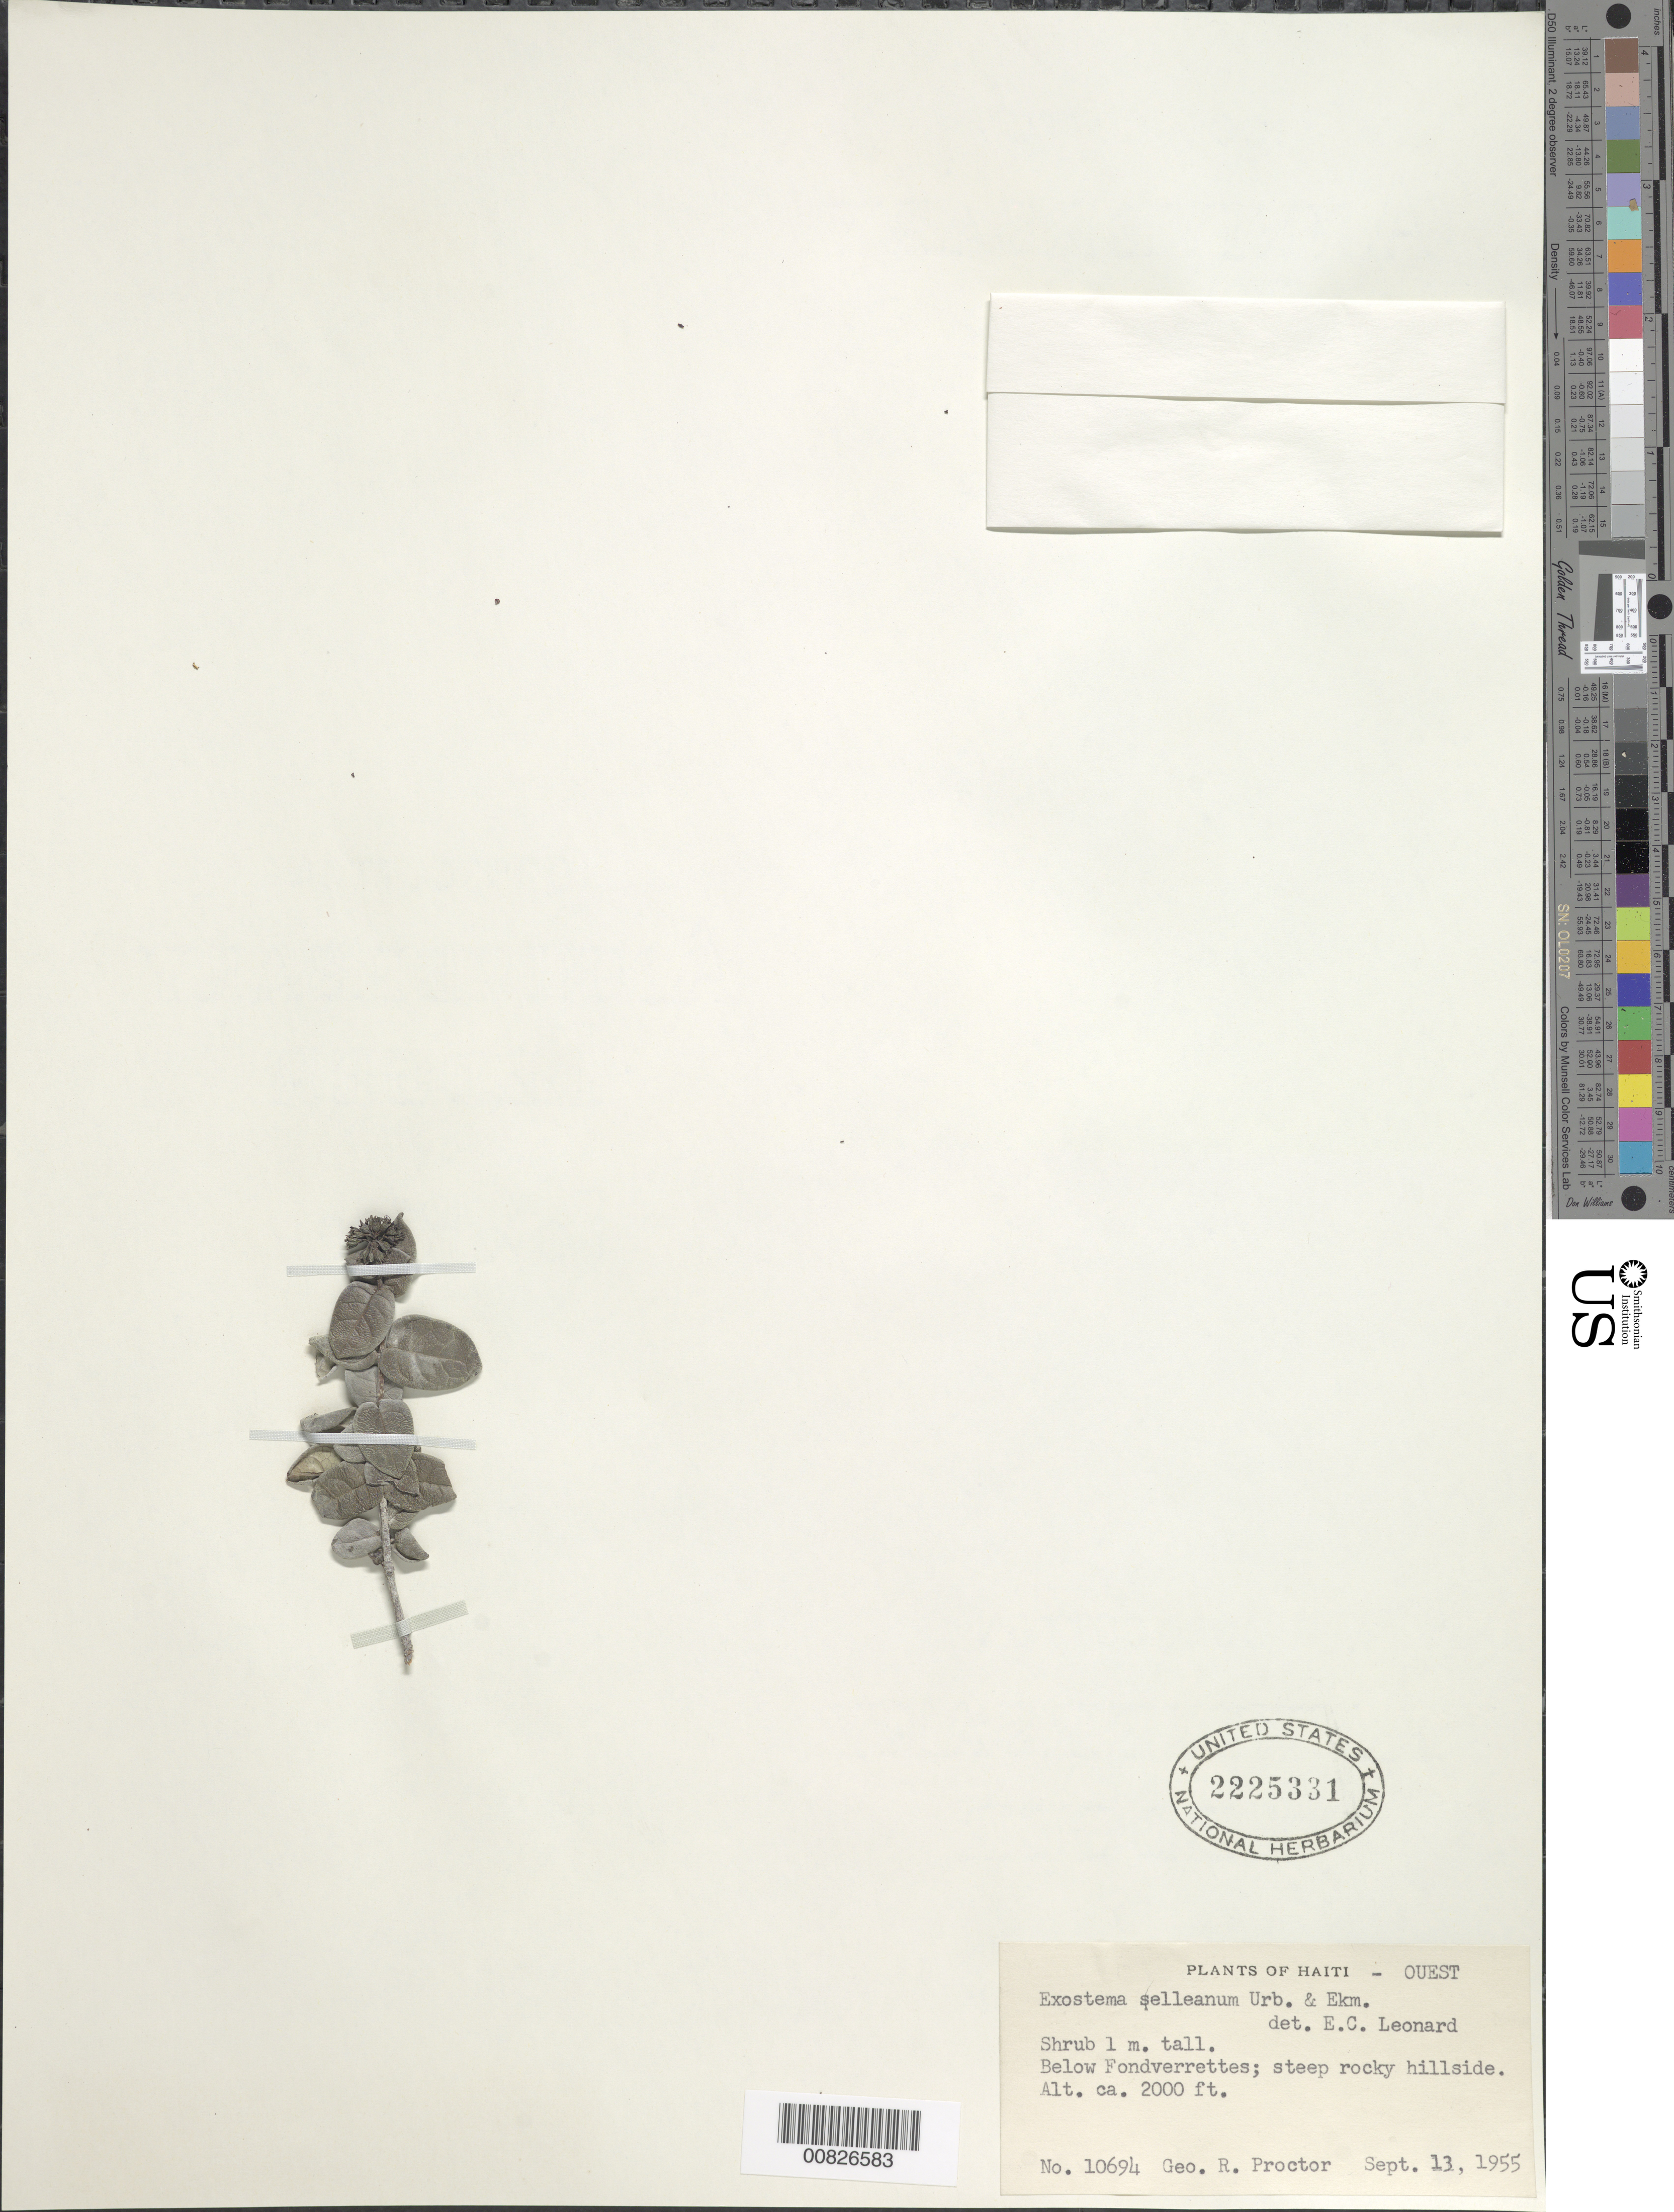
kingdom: Plantae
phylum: Tracheophyta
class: Magnoliopsida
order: Gentianales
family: Rubiaceae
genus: Exostema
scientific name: Exostema selleanum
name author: Urb. & Ekman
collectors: G. R. Proctor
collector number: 10694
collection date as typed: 13 Sep 1955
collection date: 1955-09-13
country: Haiti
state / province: Ouest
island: Hispaniola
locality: Below Fond Verrettes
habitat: Steep rocky hillside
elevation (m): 610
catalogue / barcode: US 2225331